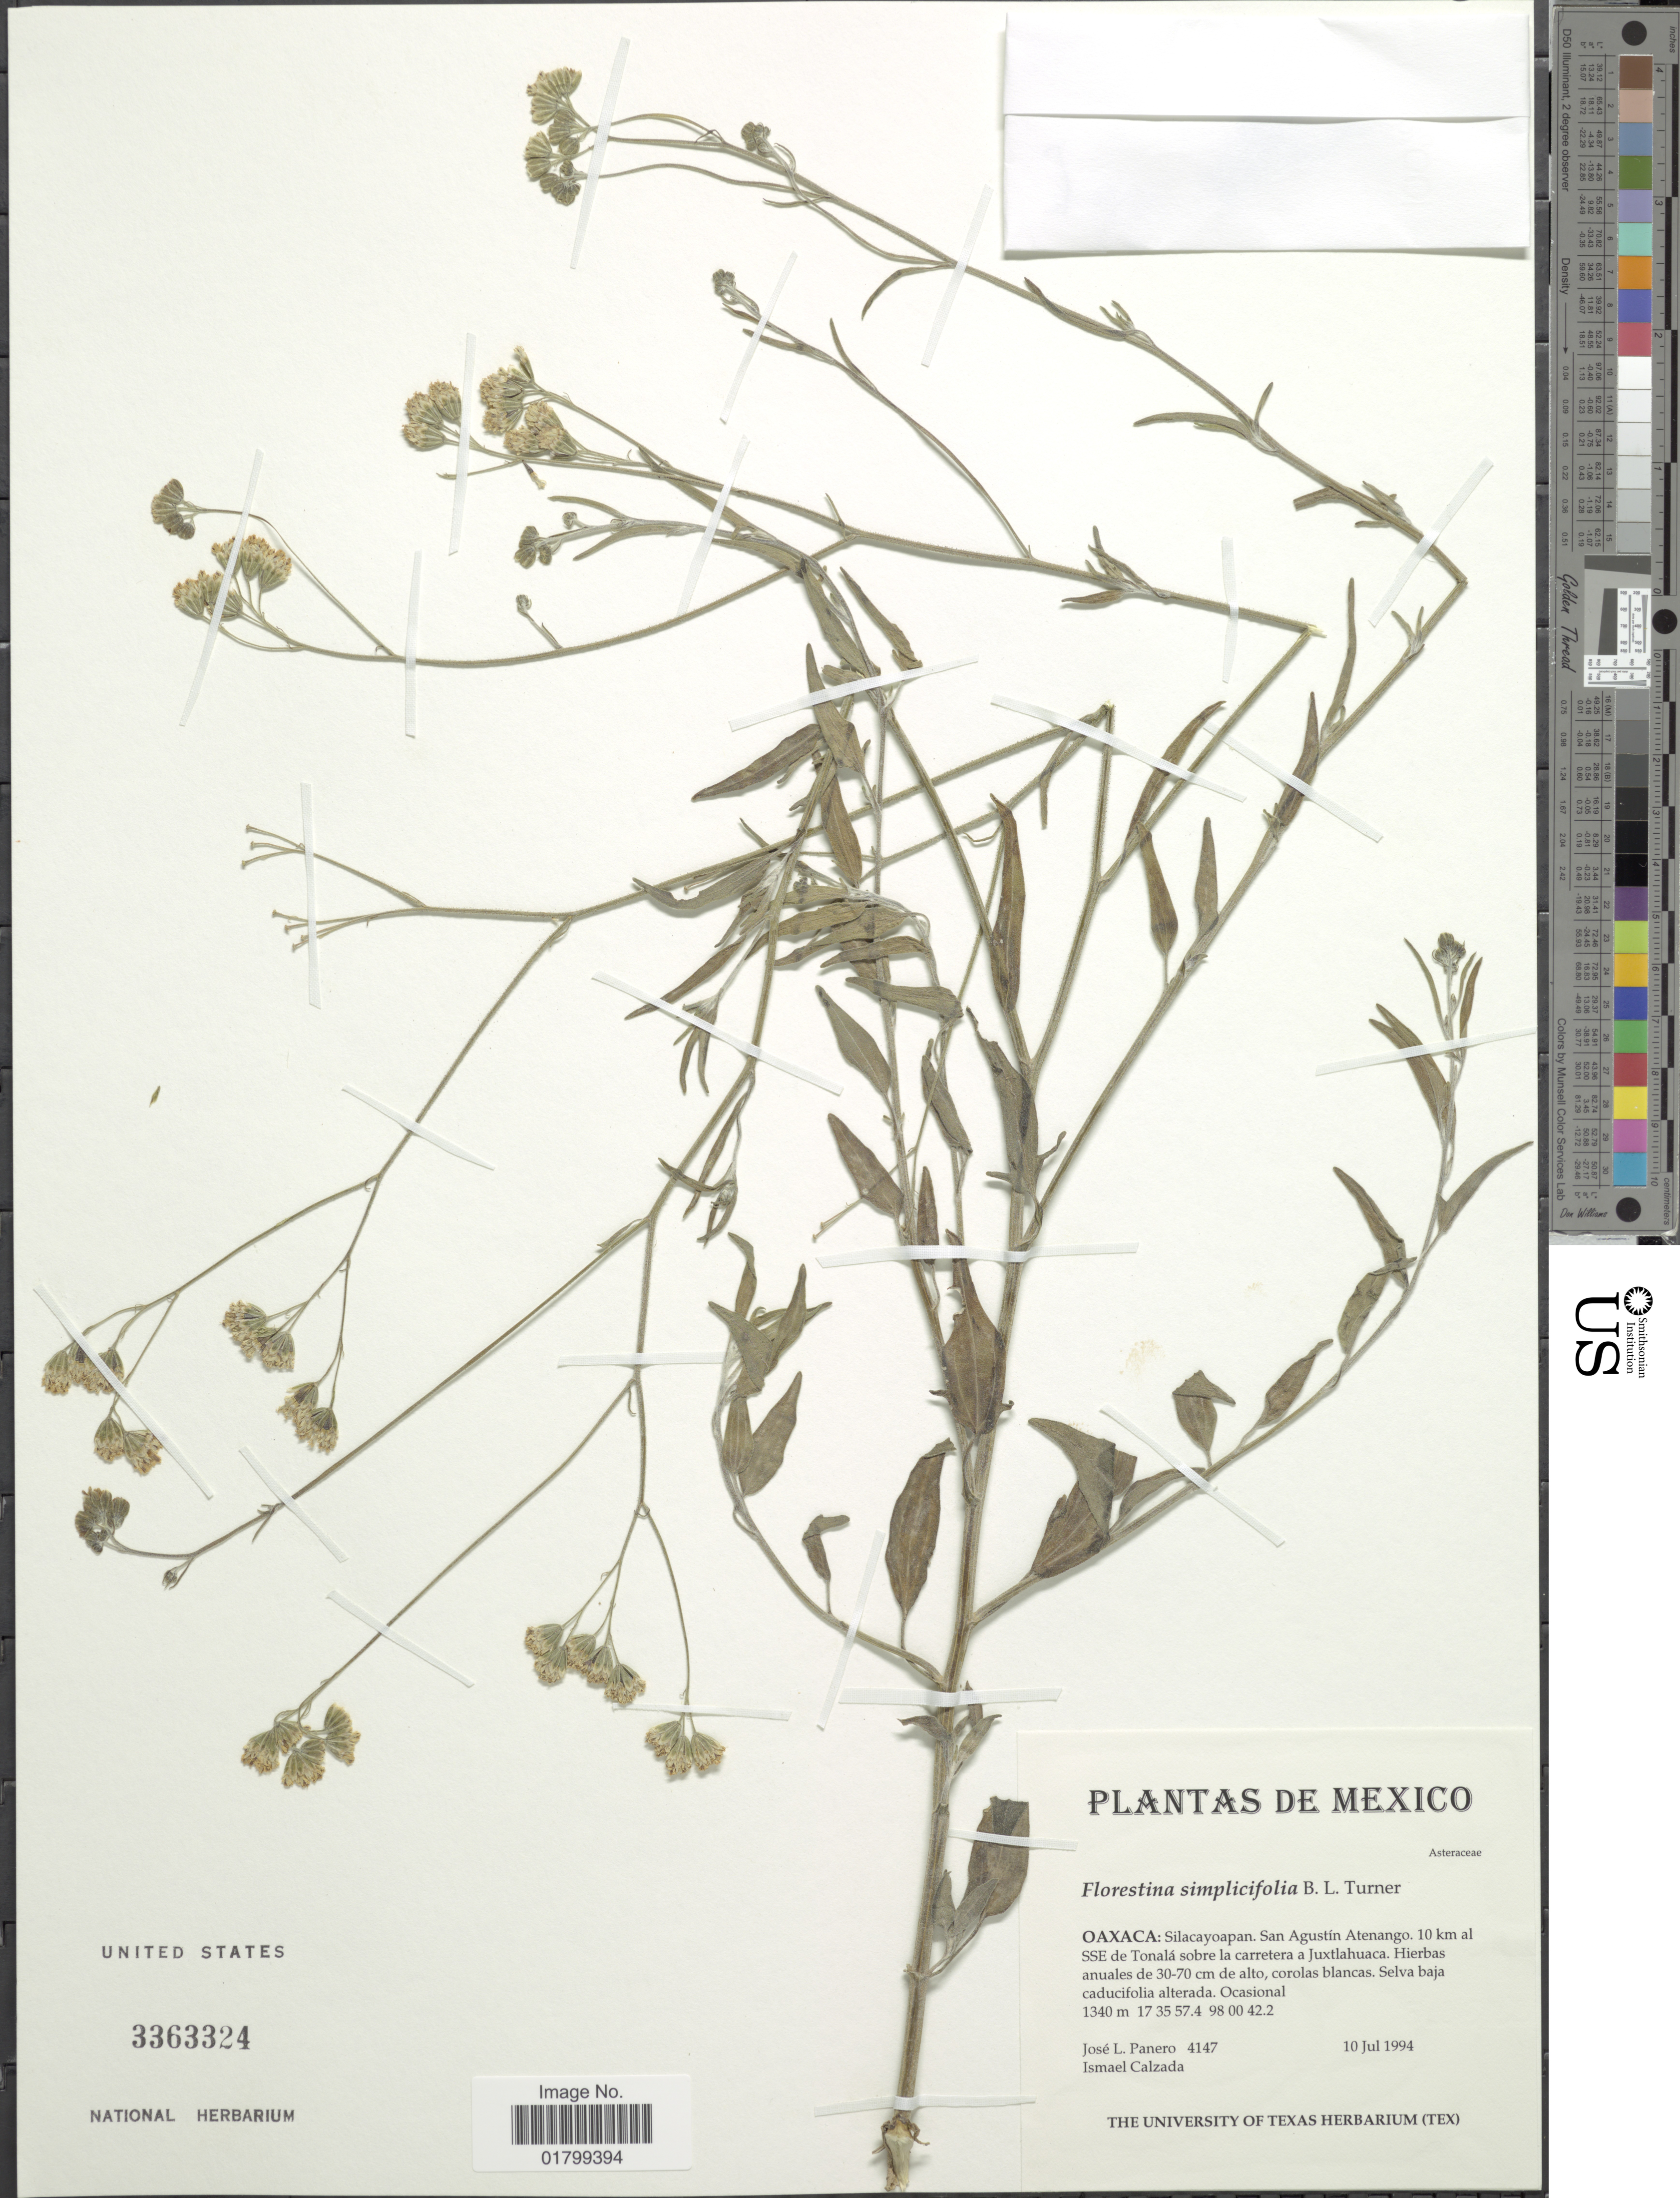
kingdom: Plantae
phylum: Tracheophyta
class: Magnoliopsida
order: Asterales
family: Asteraceae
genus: Florestina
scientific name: Florestina simplicifolia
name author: B.L. Turner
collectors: J. L. Panero & I. Calzada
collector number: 4147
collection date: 1994-07-10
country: Mexico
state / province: Oaxaca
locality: Silacayopan. San Agustin Atenango. 10 km al SSE de Tonala sobre la carretera a Juxtlahuaca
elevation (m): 1340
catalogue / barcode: US 3363324